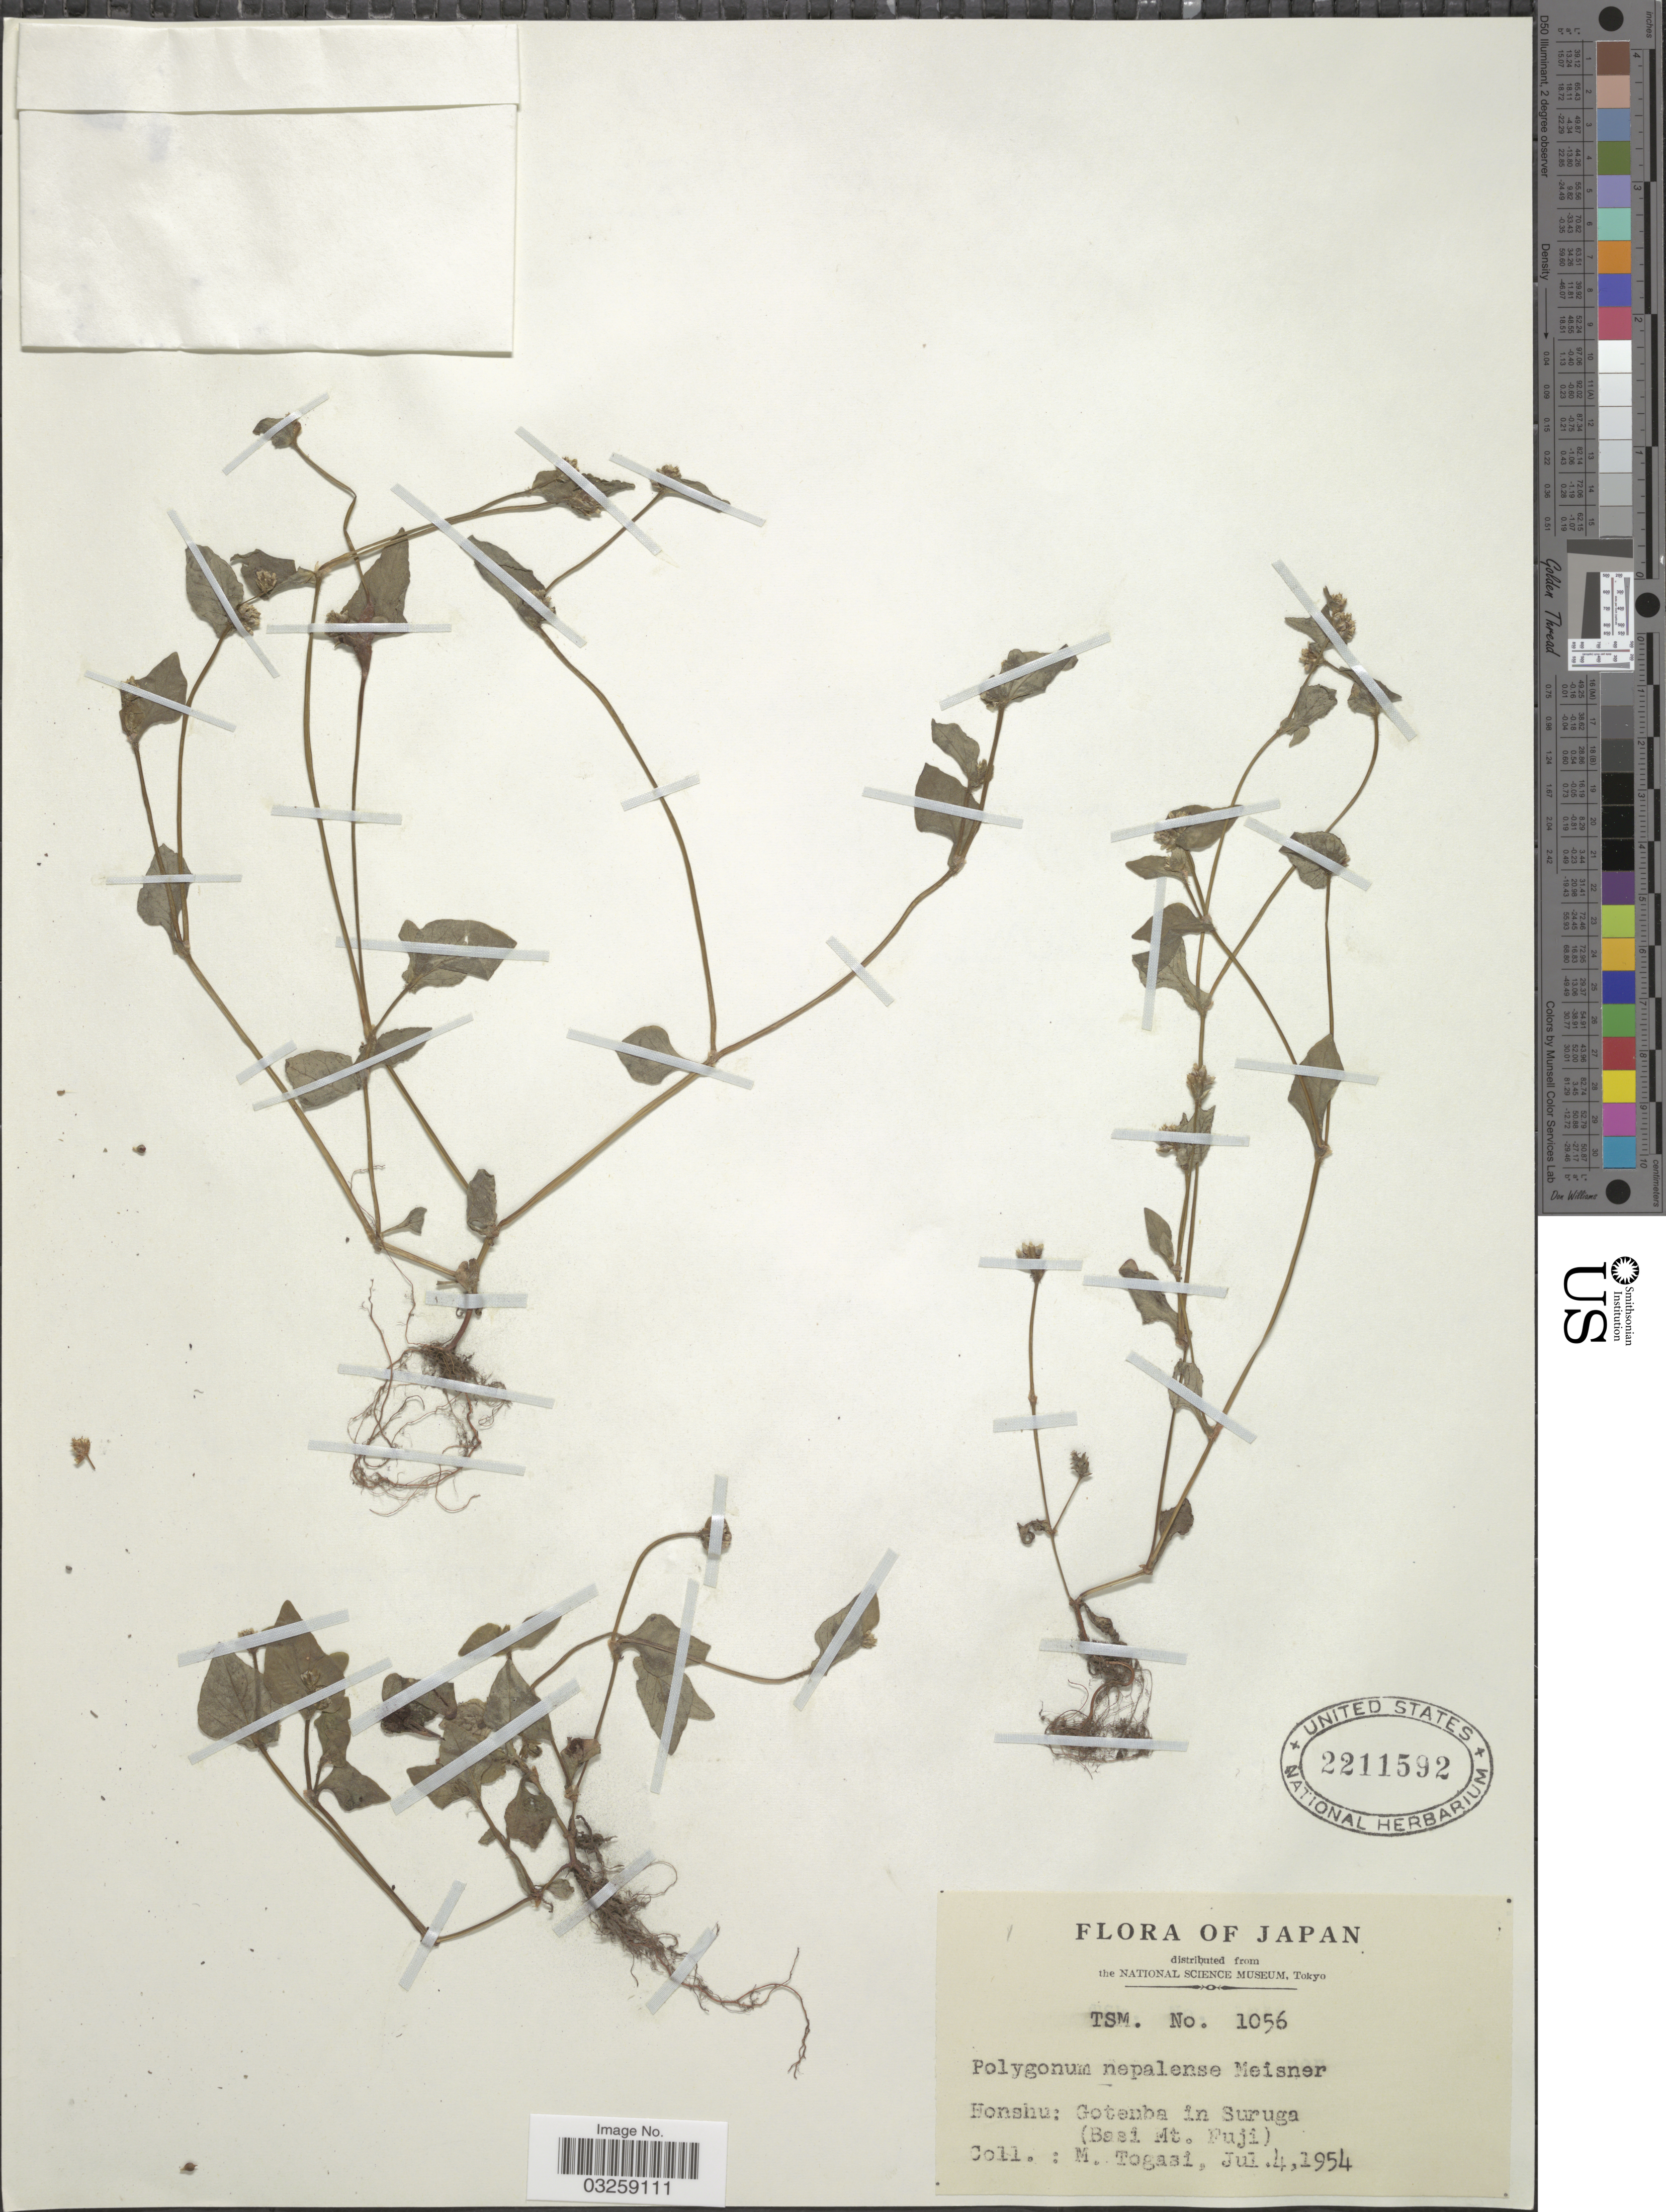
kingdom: Plantae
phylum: Tracheophyta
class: Magnoliopsida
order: Caryophyllales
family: Polygonaceae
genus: Polygonum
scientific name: Polygonum nepalense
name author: Meisn.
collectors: M. Togasi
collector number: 1056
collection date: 1954-07-04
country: Japan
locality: Honshu: Gotenba in Suruga (Basi Mt. Fuji).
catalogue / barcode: US 2211592